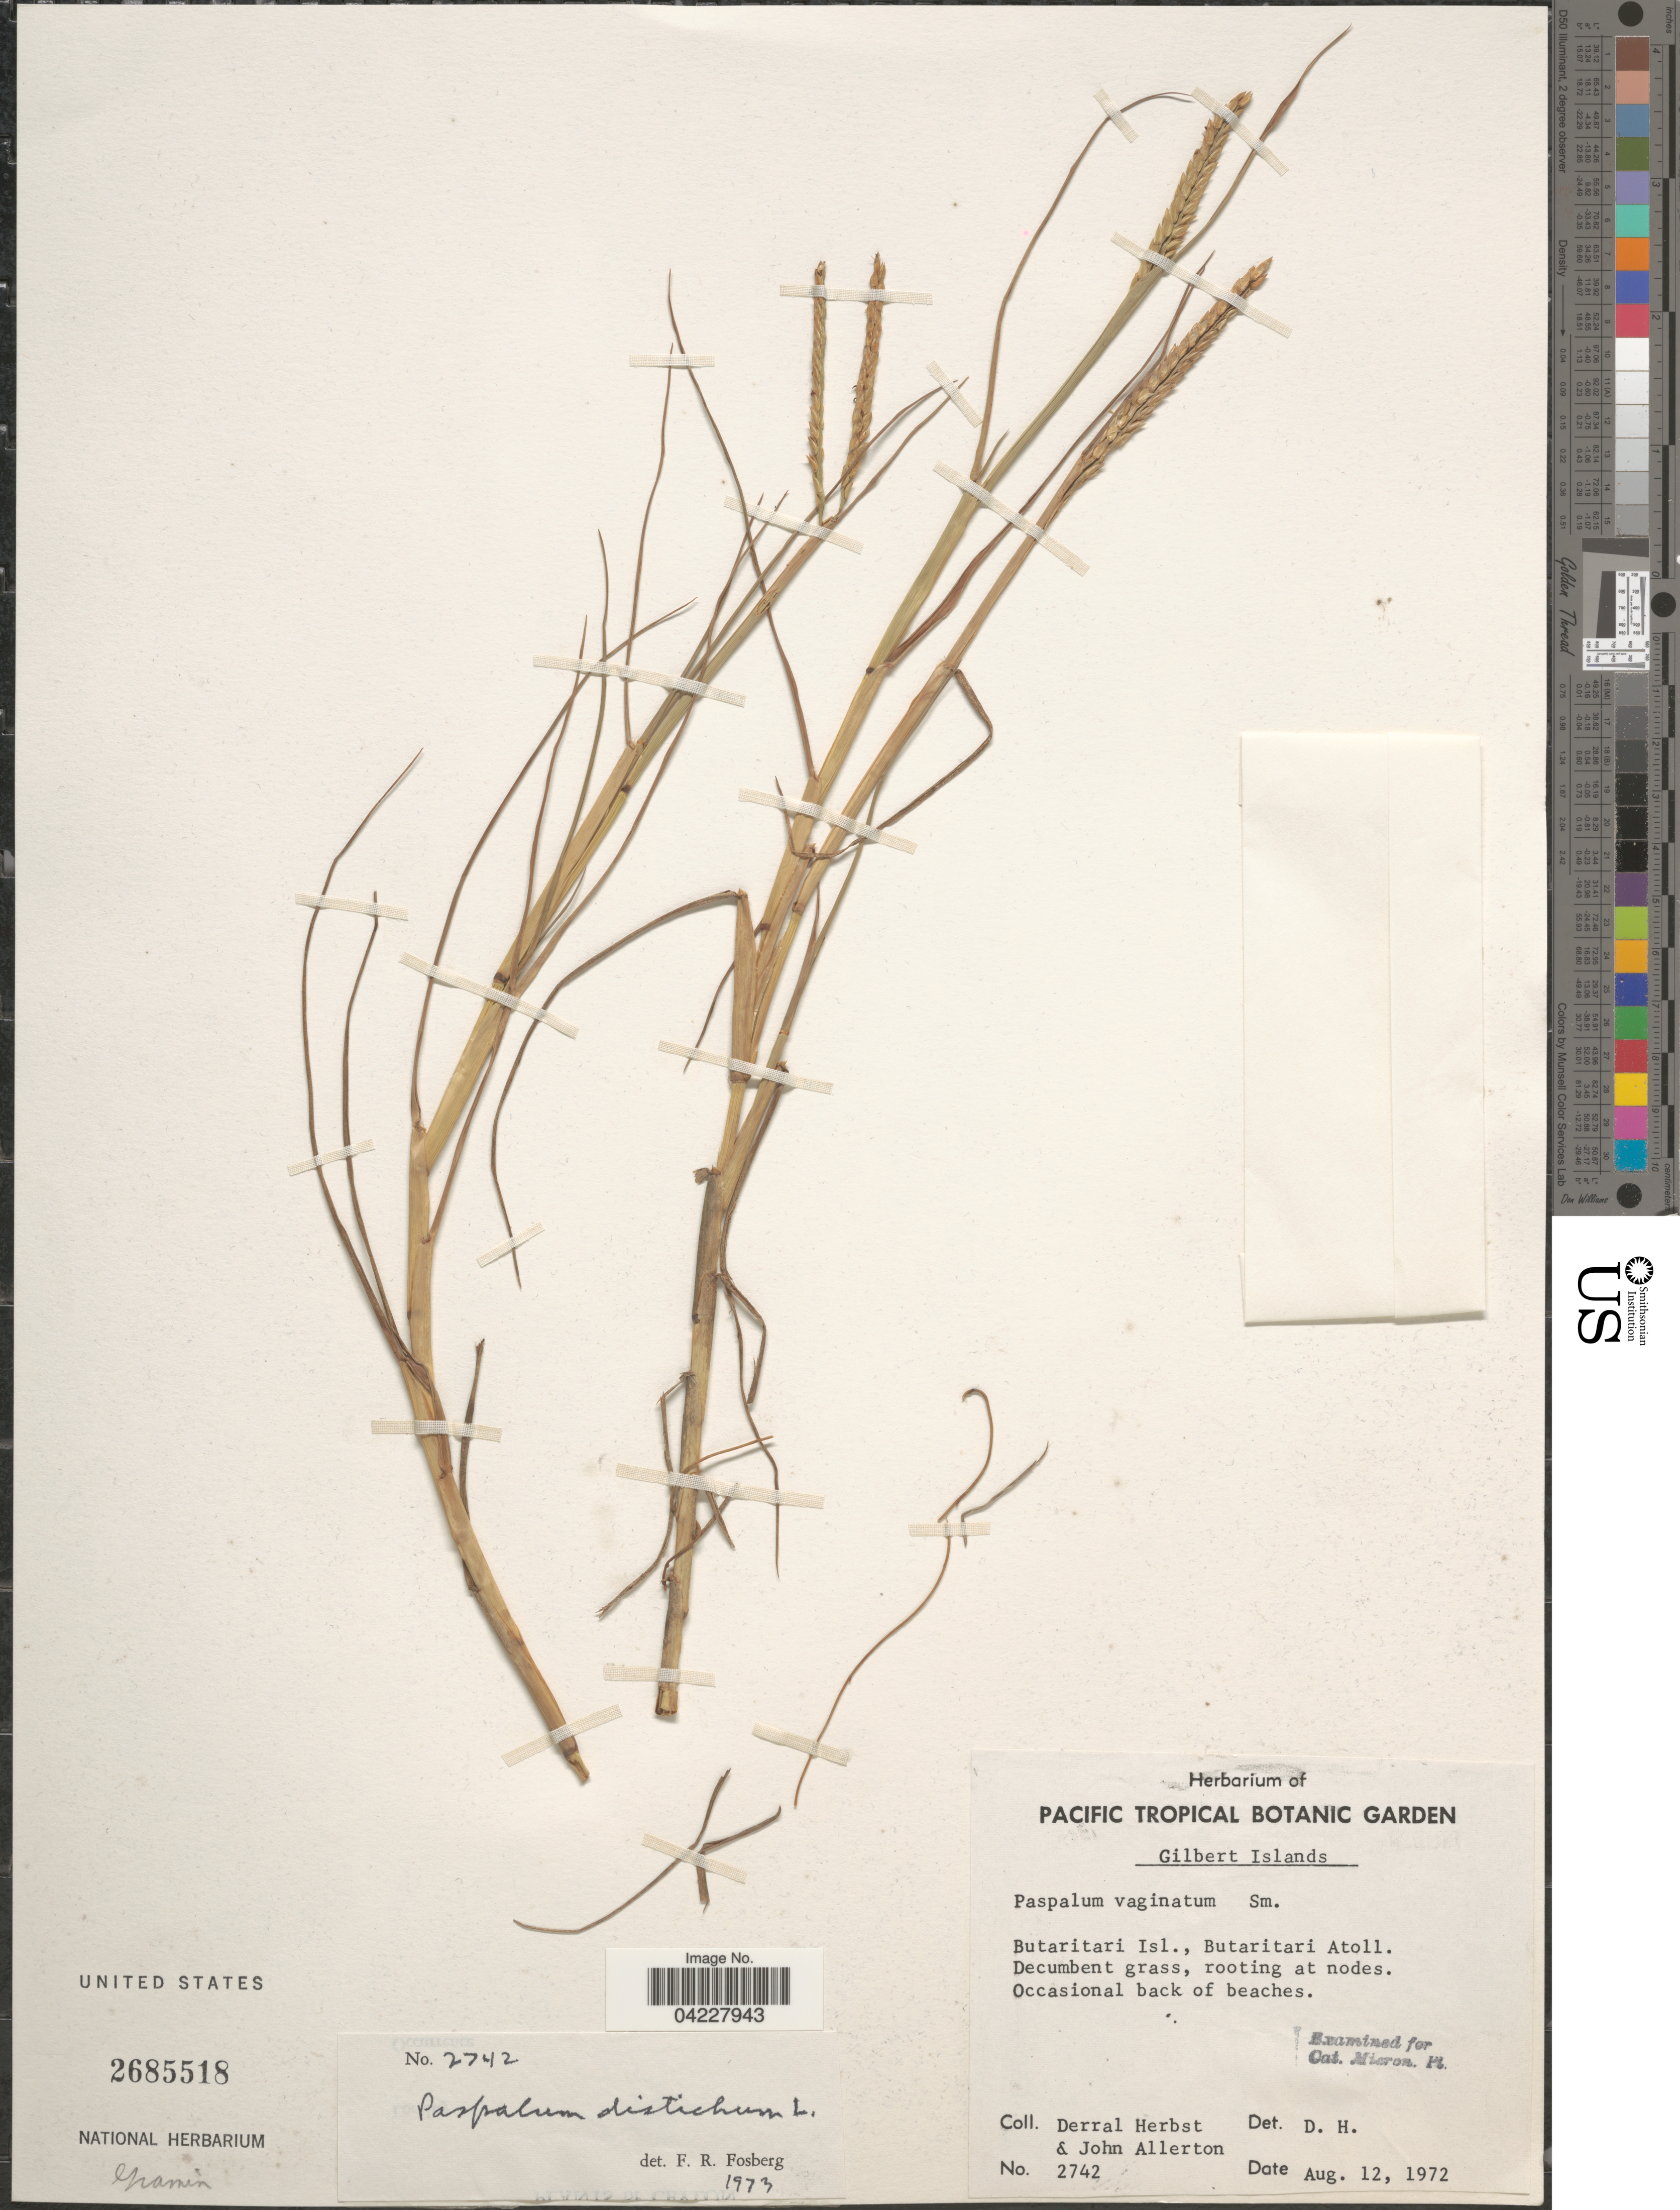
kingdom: Plantae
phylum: Tracheophyta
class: Liliopsida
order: Poales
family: Poaceae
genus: Paspalum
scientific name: Paspalum distichum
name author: L.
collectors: D. R. Herbst & J. Allerton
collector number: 2742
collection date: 1972-08-12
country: Kiribati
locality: Gilbert Islands. Butaritari Isl., Butaritari Atoll.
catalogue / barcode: US 2685518